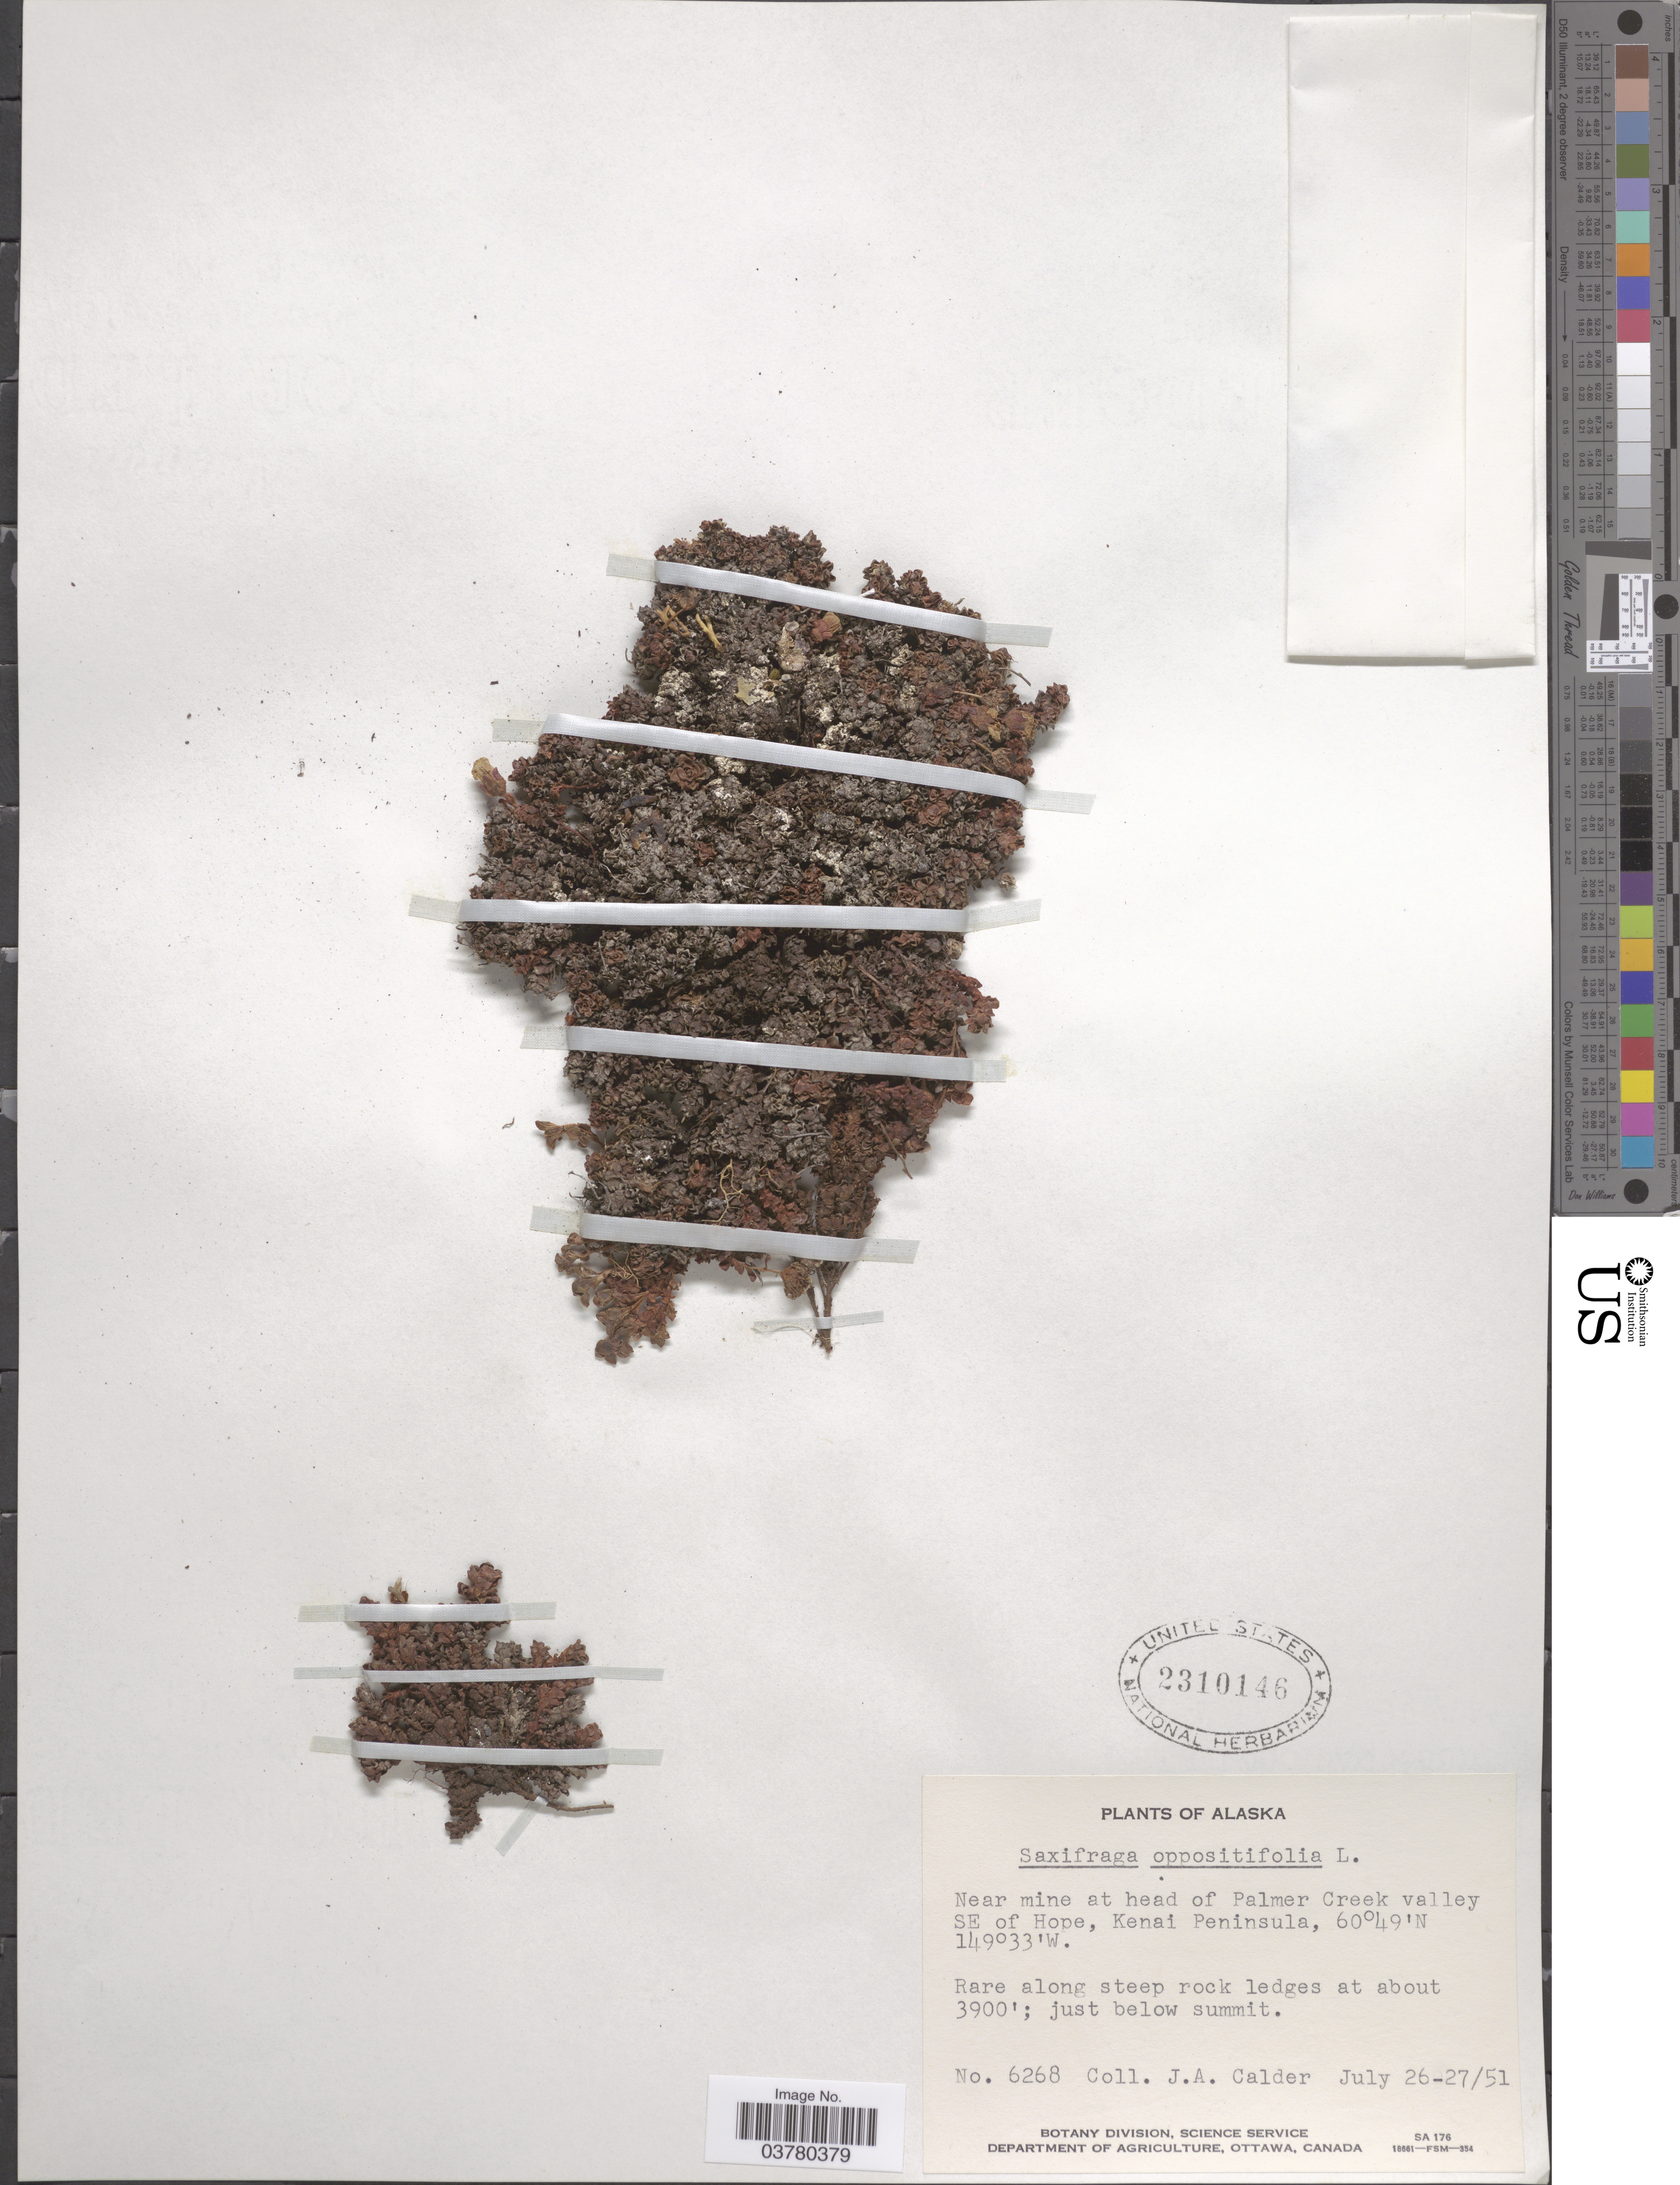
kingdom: Plantae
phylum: Tracheophyta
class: Magnoliopsida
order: Saxifragales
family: Saxifragaceae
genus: Saxifraga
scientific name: Saxifraga oppositifolia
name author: L.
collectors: J. A. Calder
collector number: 6268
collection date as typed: Transcribed d/m/y: 26/7/51 to 27/7/51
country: United States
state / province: Alaska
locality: Near mine at head of Palmer Creek valley SE of Hope, Kenai Peninsula.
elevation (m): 1189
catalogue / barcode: US 2310146